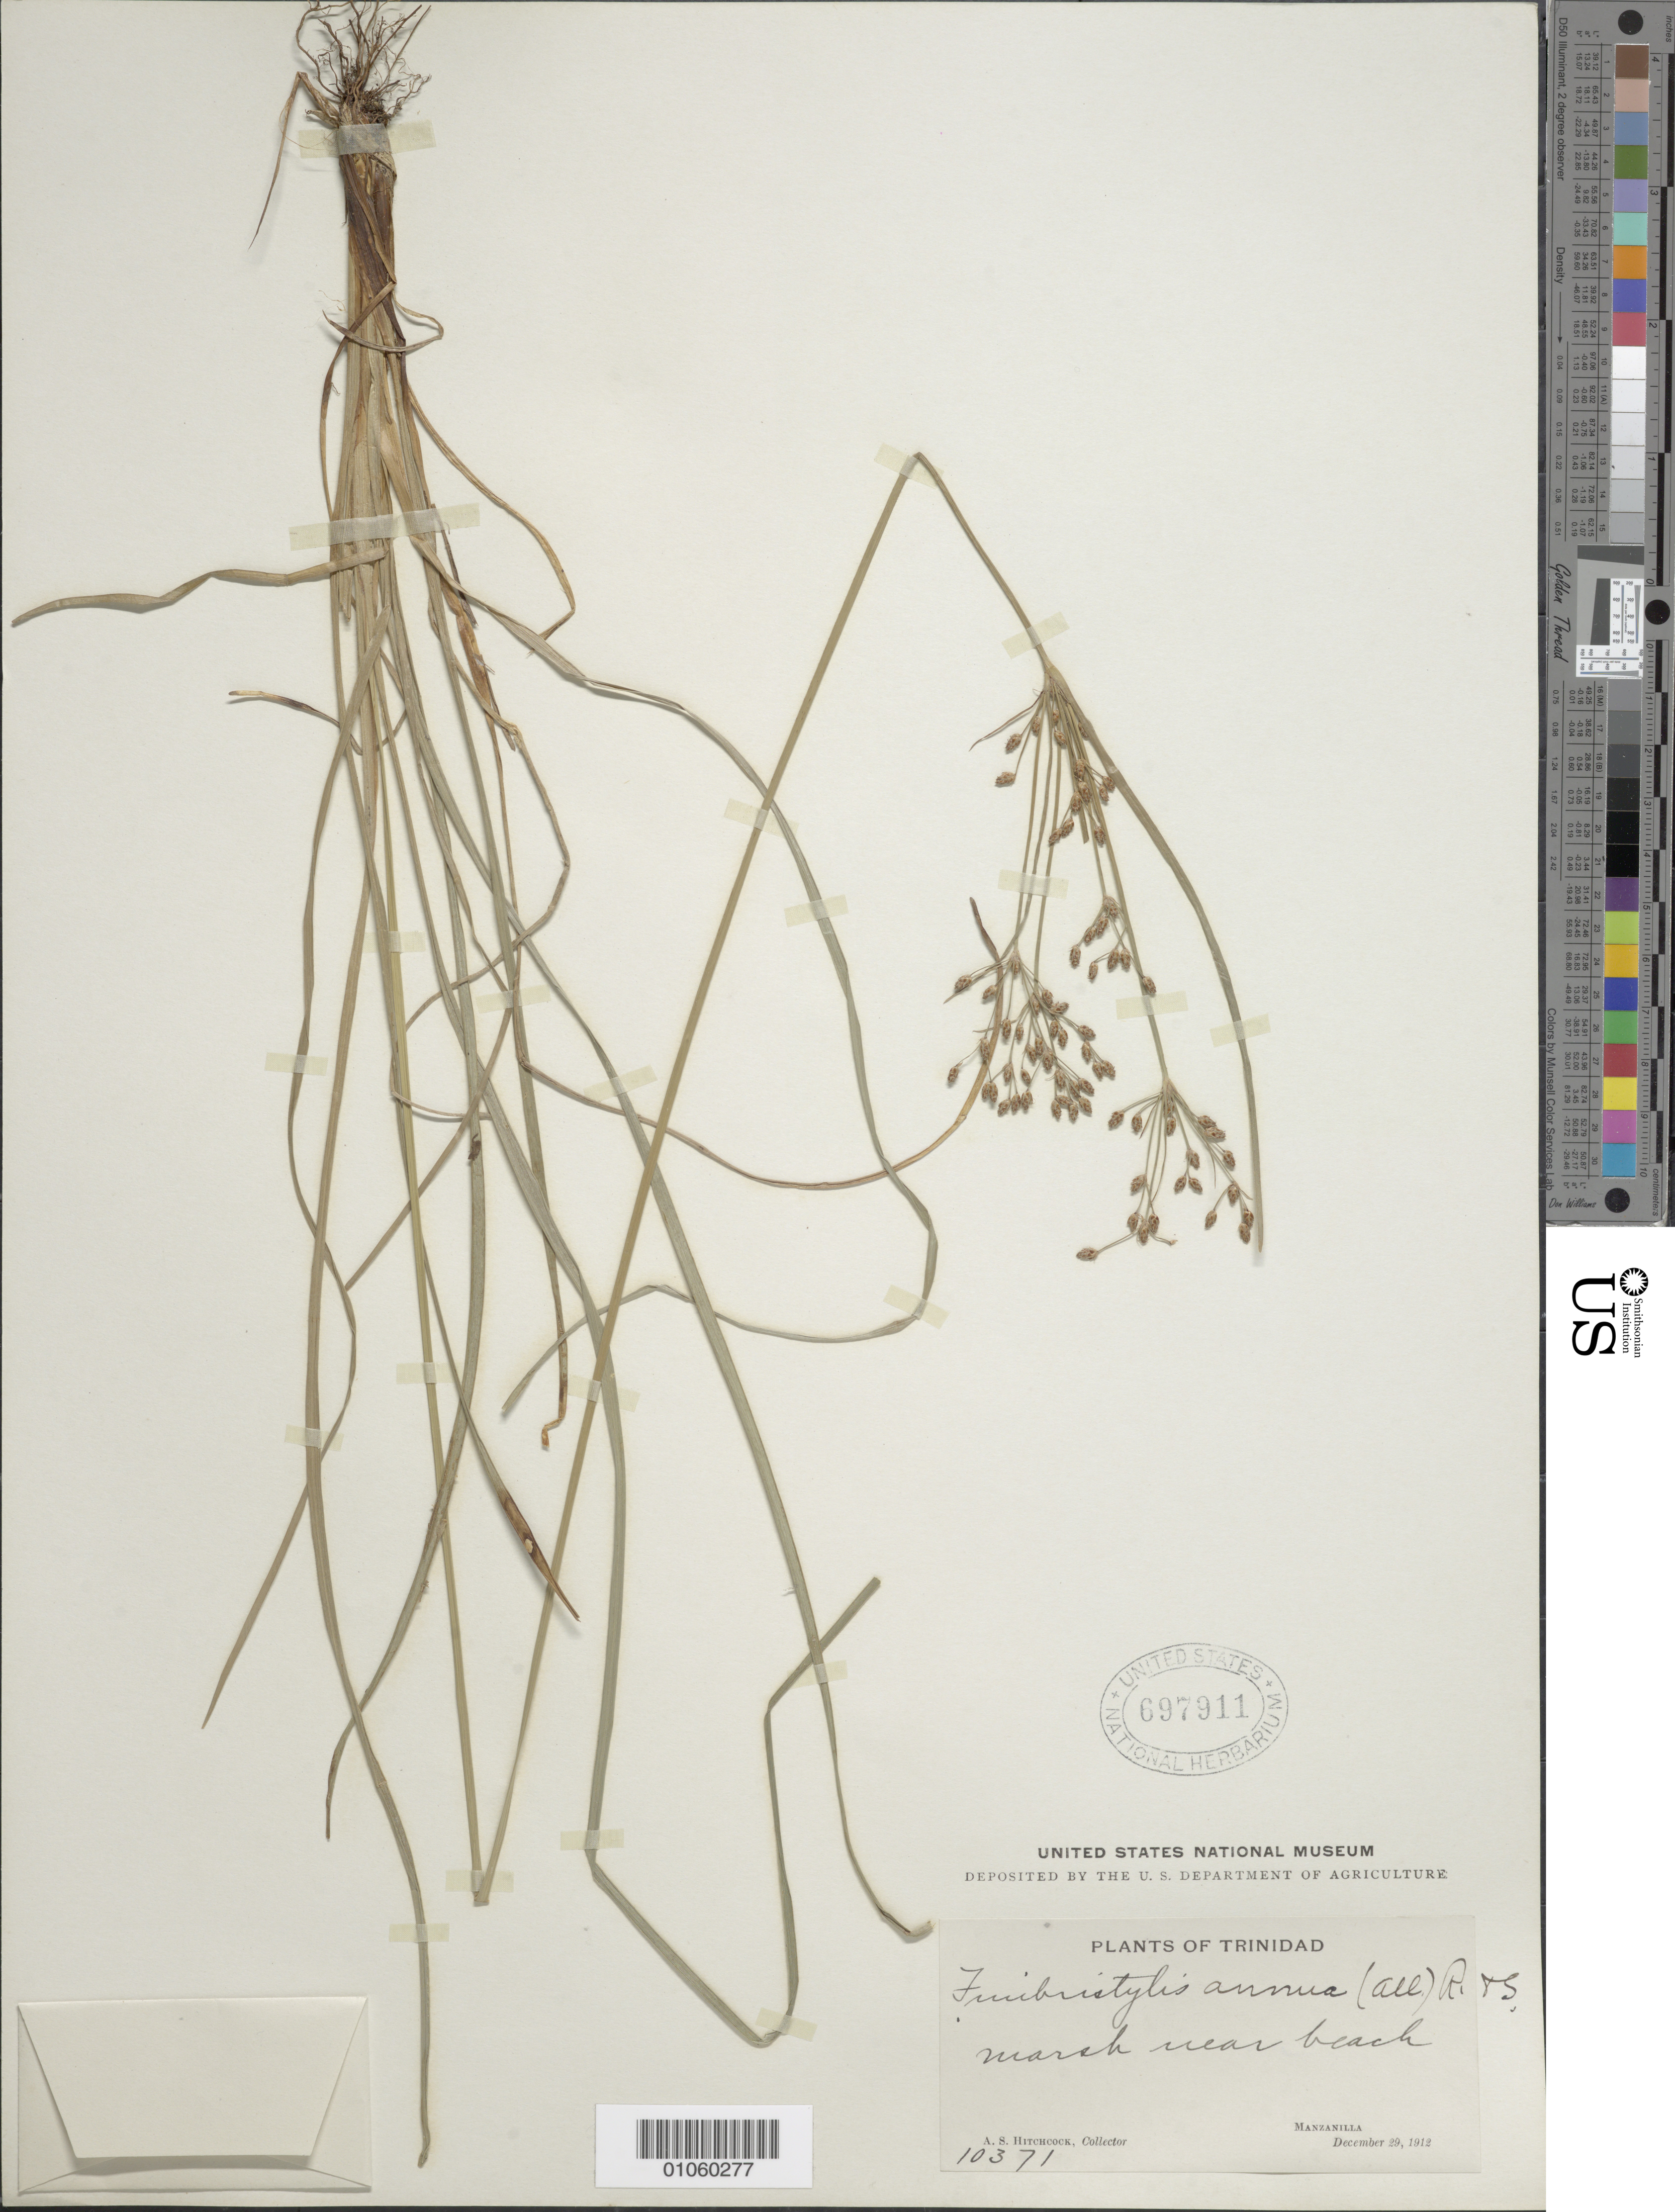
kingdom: Plantae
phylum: Tracheophyta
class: Liliopsida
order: Poales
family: Cyperaceae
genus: Fimbristylis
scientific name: Fimbristylis annua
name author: (All.) Roem. & Schult.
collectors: A. S. Hitchcock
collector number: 10371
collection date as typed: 29 Dec 1912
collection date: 1912-12-29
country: Trinidad and Tobago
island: Trinidad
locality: Manzanilla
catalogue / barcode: US 697911